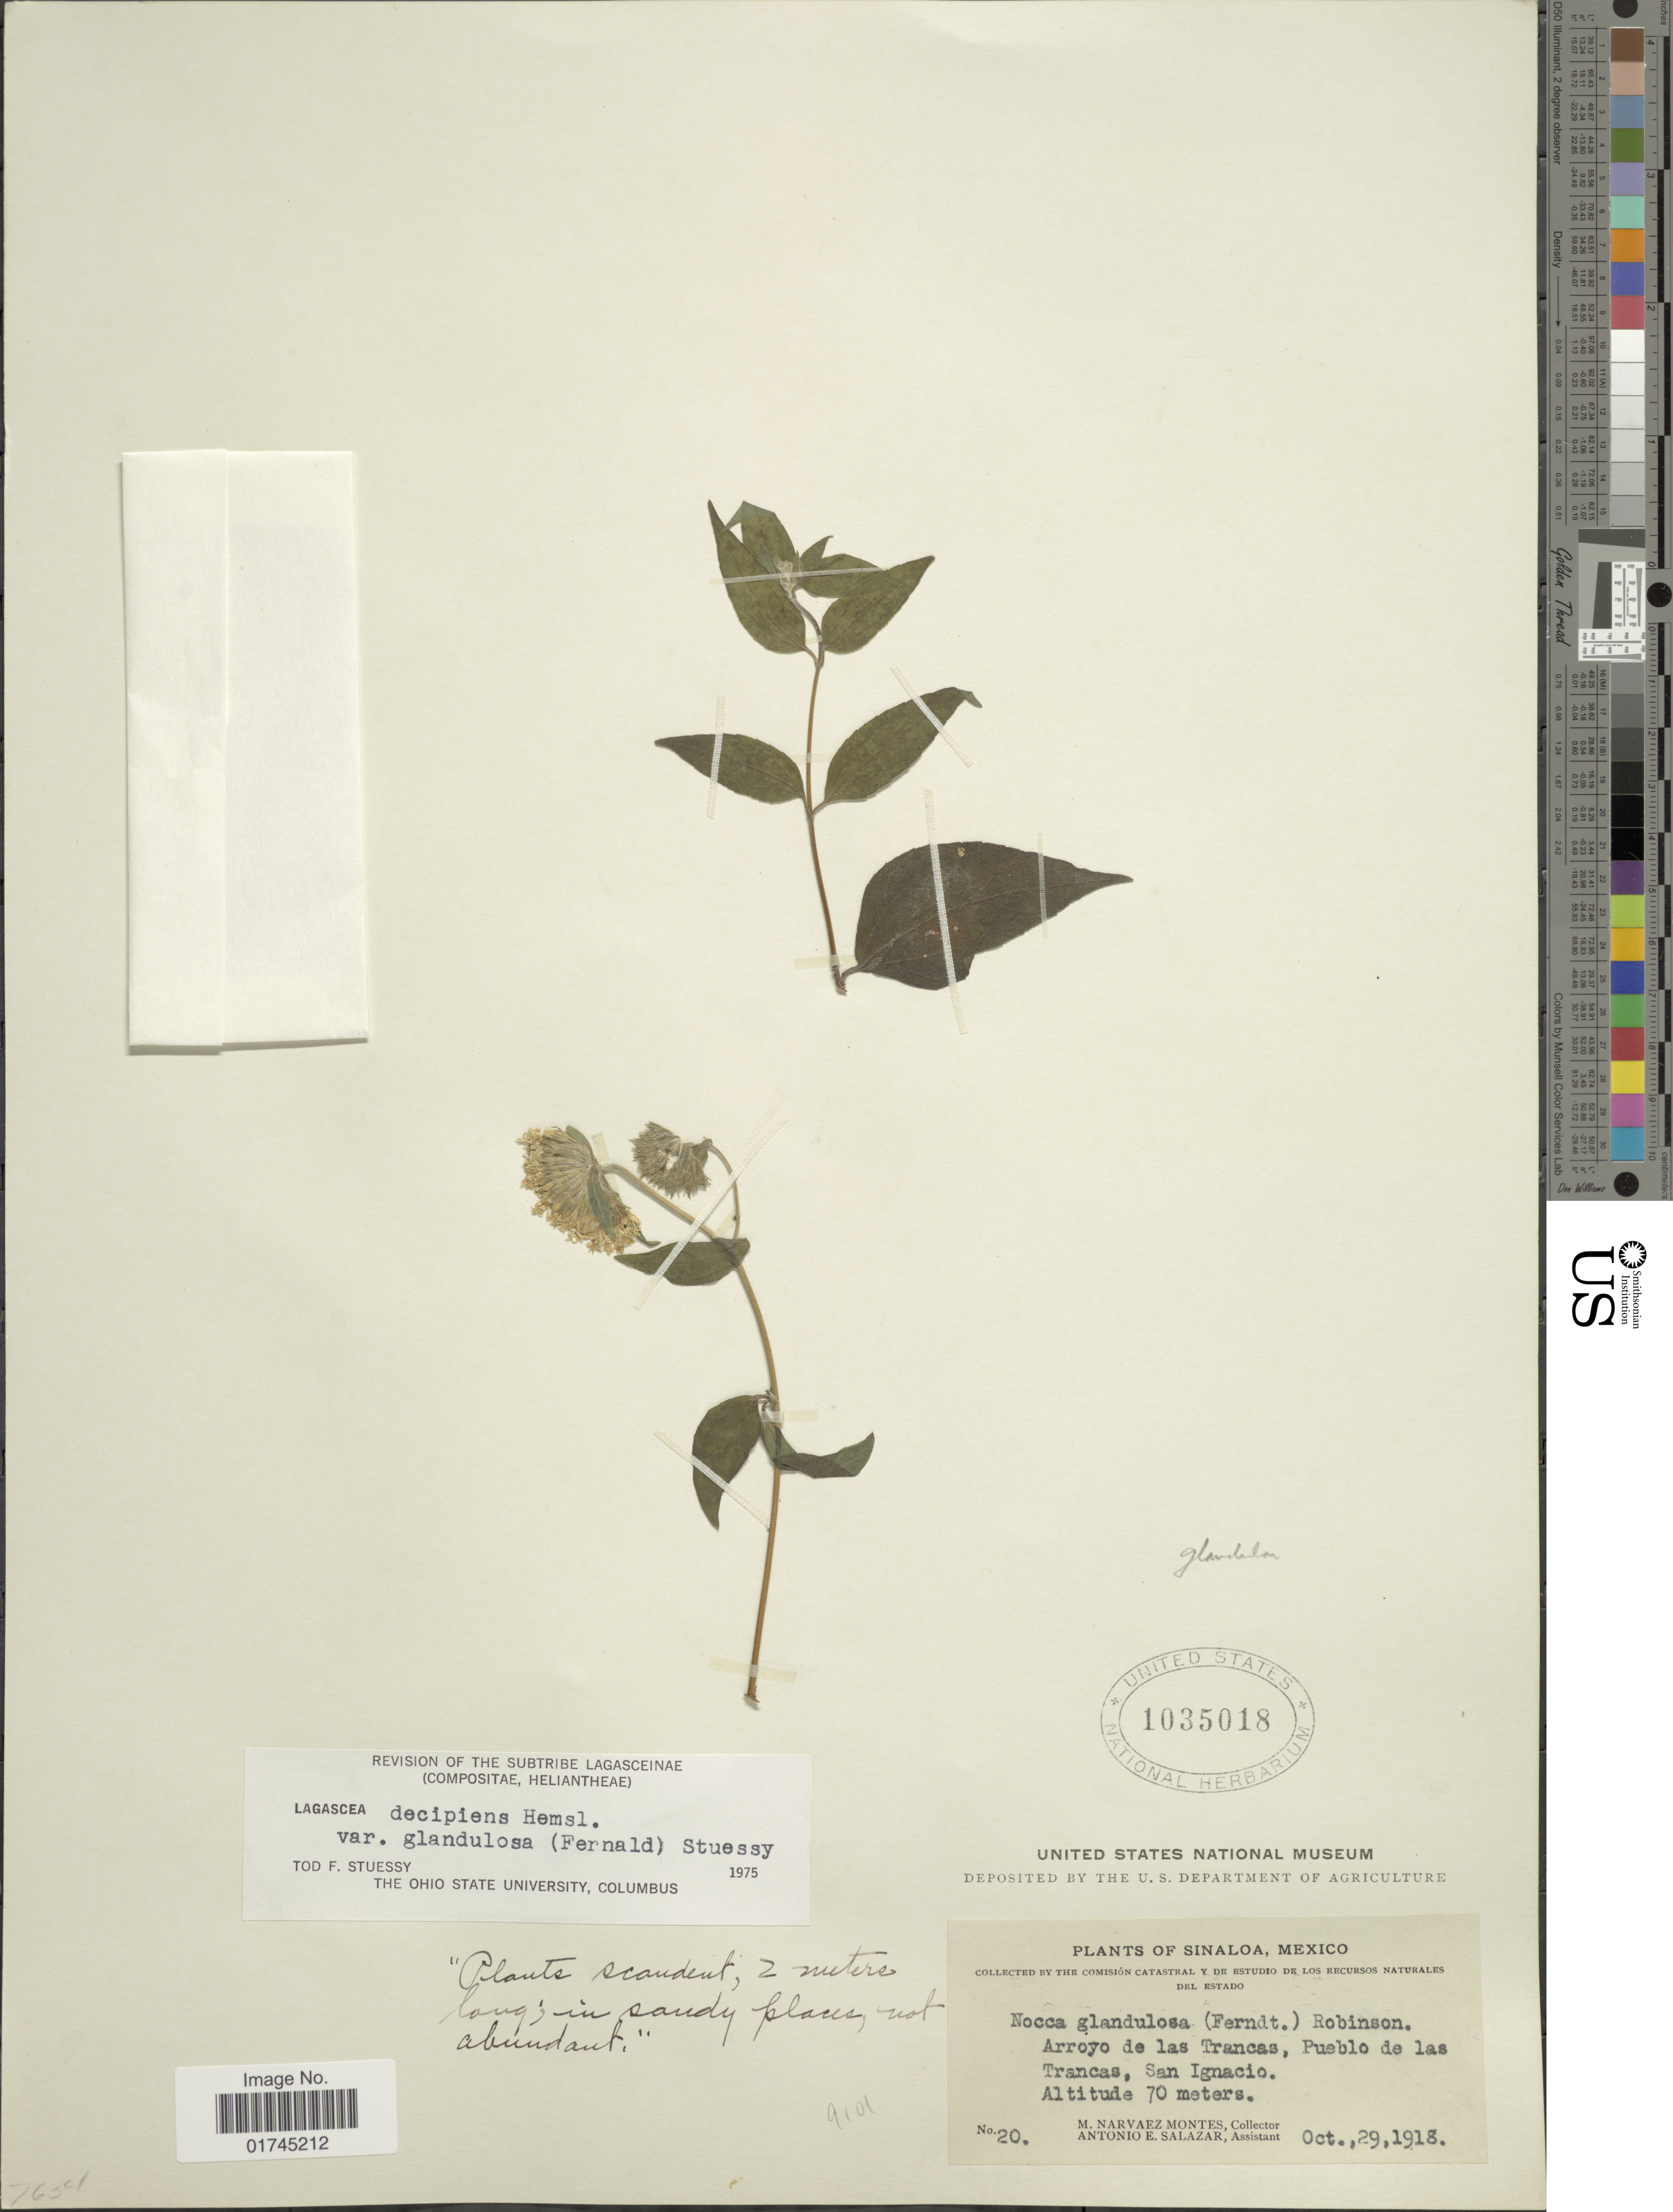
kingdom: Plantae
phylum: Tracheophyta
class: Magnoliopsida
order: Asterales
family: Asteraceae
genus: Lagascea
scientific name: Lagascea decipiens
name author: Hemsl.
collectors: M. Navarez Montes & A. E. Salazar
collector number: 20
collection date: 1918-10-29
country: Mexico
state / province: Sinaloa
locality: Arroyo de las Trancas , Puebla de las Trancas, San Ignacio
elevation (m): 70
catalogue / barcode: US 1035018